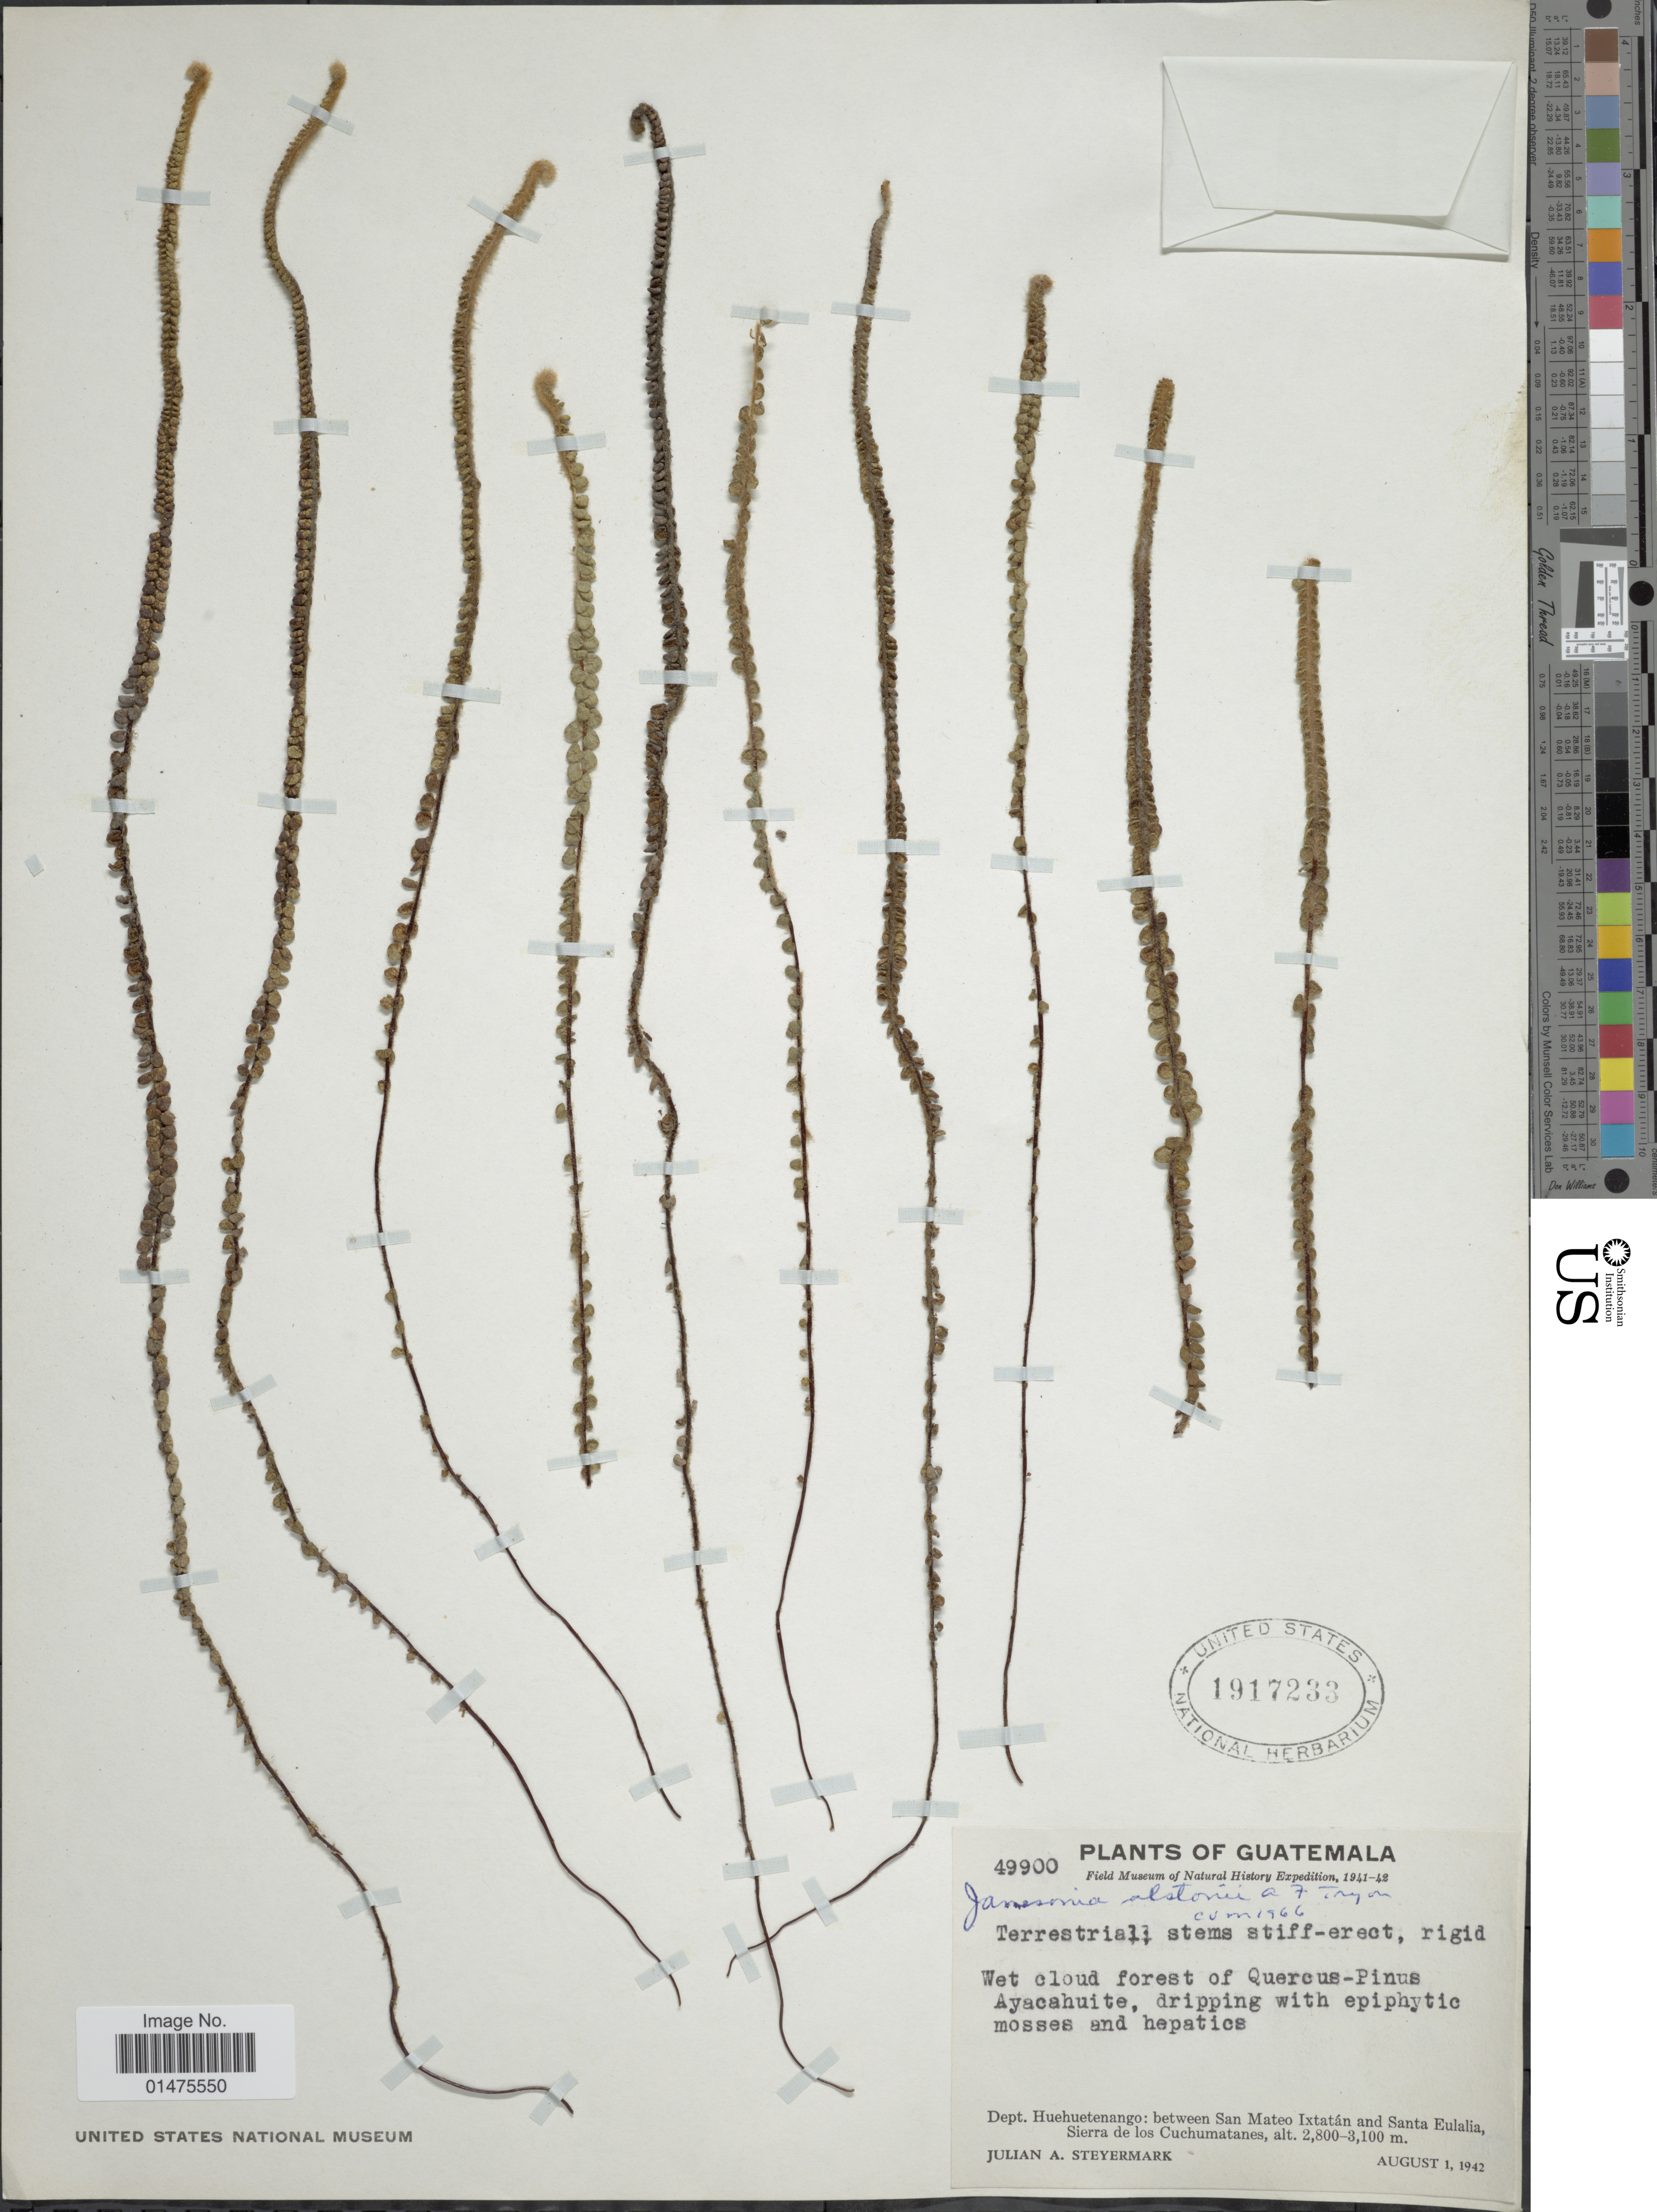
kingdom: Plantae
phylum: Tracheophyta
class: Polypodiopsida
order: Polypodiales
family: Pteridaceae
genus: Jamesonia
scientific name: Jamesonia alstonii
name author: A.F. Tryon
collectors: J. Steyermark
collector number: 49900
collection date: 1942-08-01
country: Guatemala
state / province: Huehuetenango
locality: Wet cloud forest of Quercus-Pinus Ayacahuite, Dept. Huehuetenango: between San mateo Ixtatán and Santa Eulalia, Sierra de los Cuchumatanes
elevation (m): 2800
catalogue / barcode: US 1917233